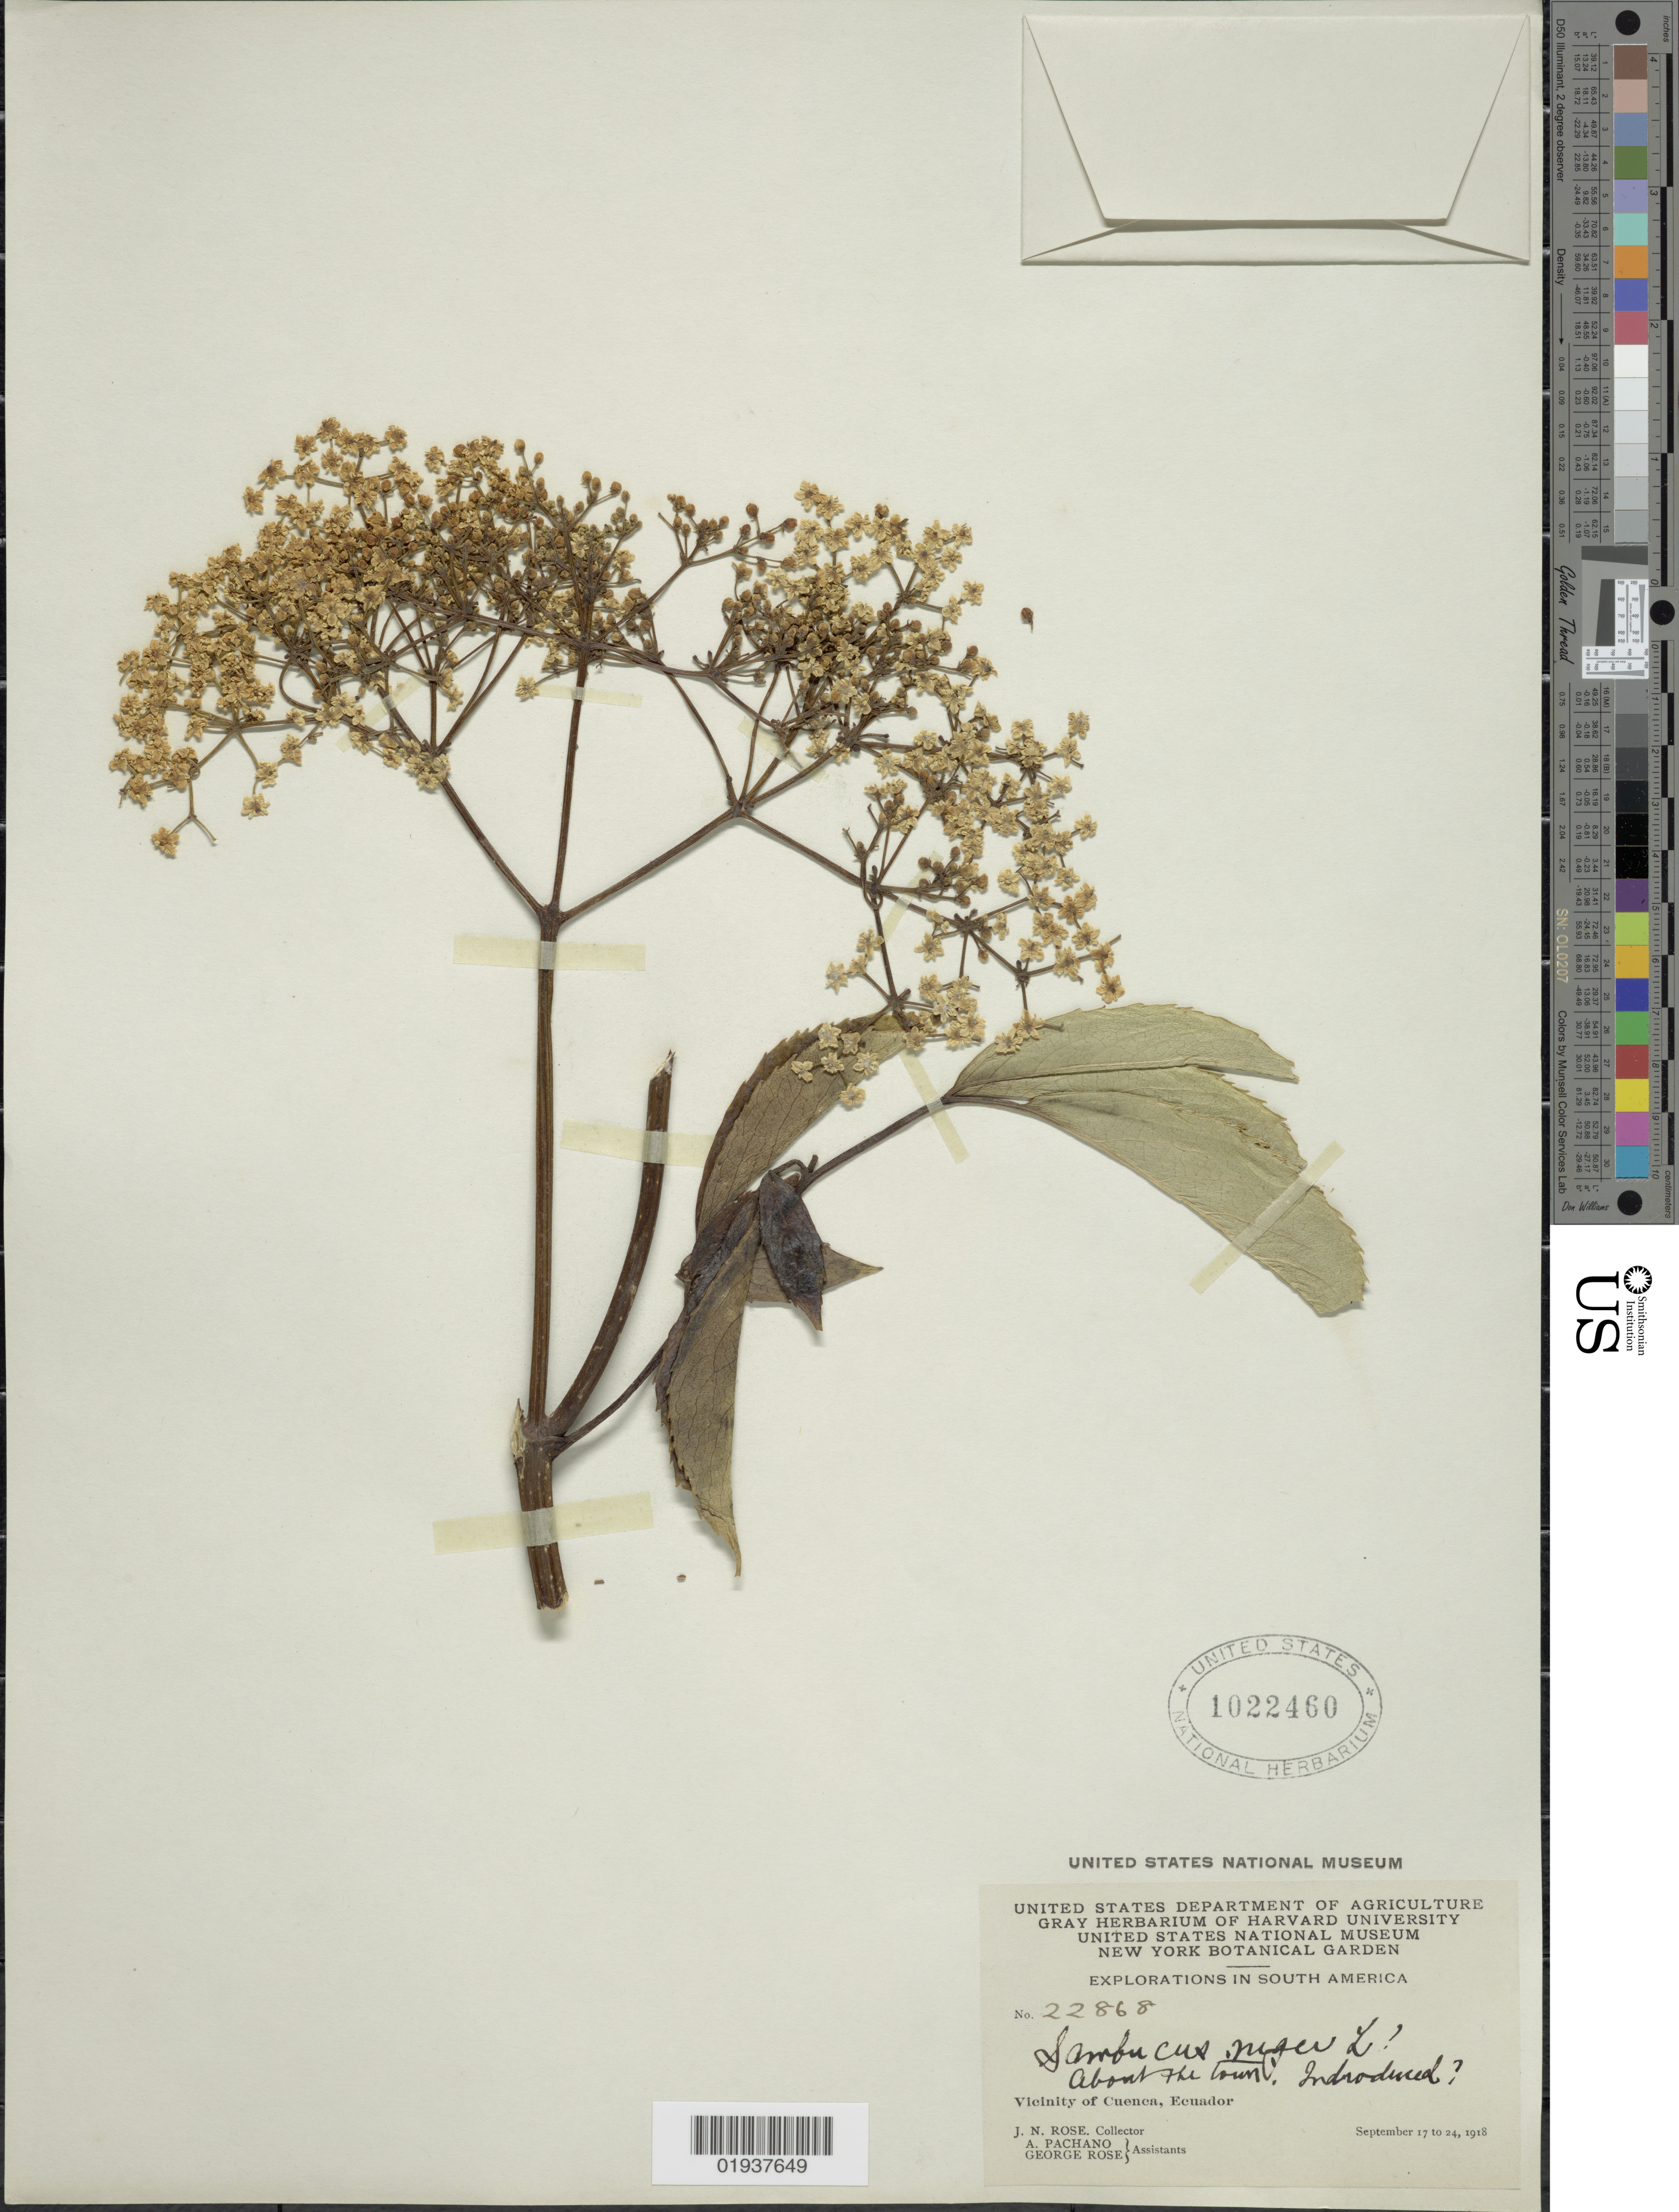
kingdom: Plantae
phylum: Tracheophyta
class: Magnoliopsida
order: Dipsacales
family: Viburnaceae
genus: Sambucus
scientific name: Sambucus canadensis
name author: L.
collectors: J. N. Rose, A. Pachano & G. Rose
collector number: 22868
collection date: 1918-09-17/1918-09-24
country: Ecuador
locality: Vicinity of Cuenca.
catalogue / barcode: US 1022460